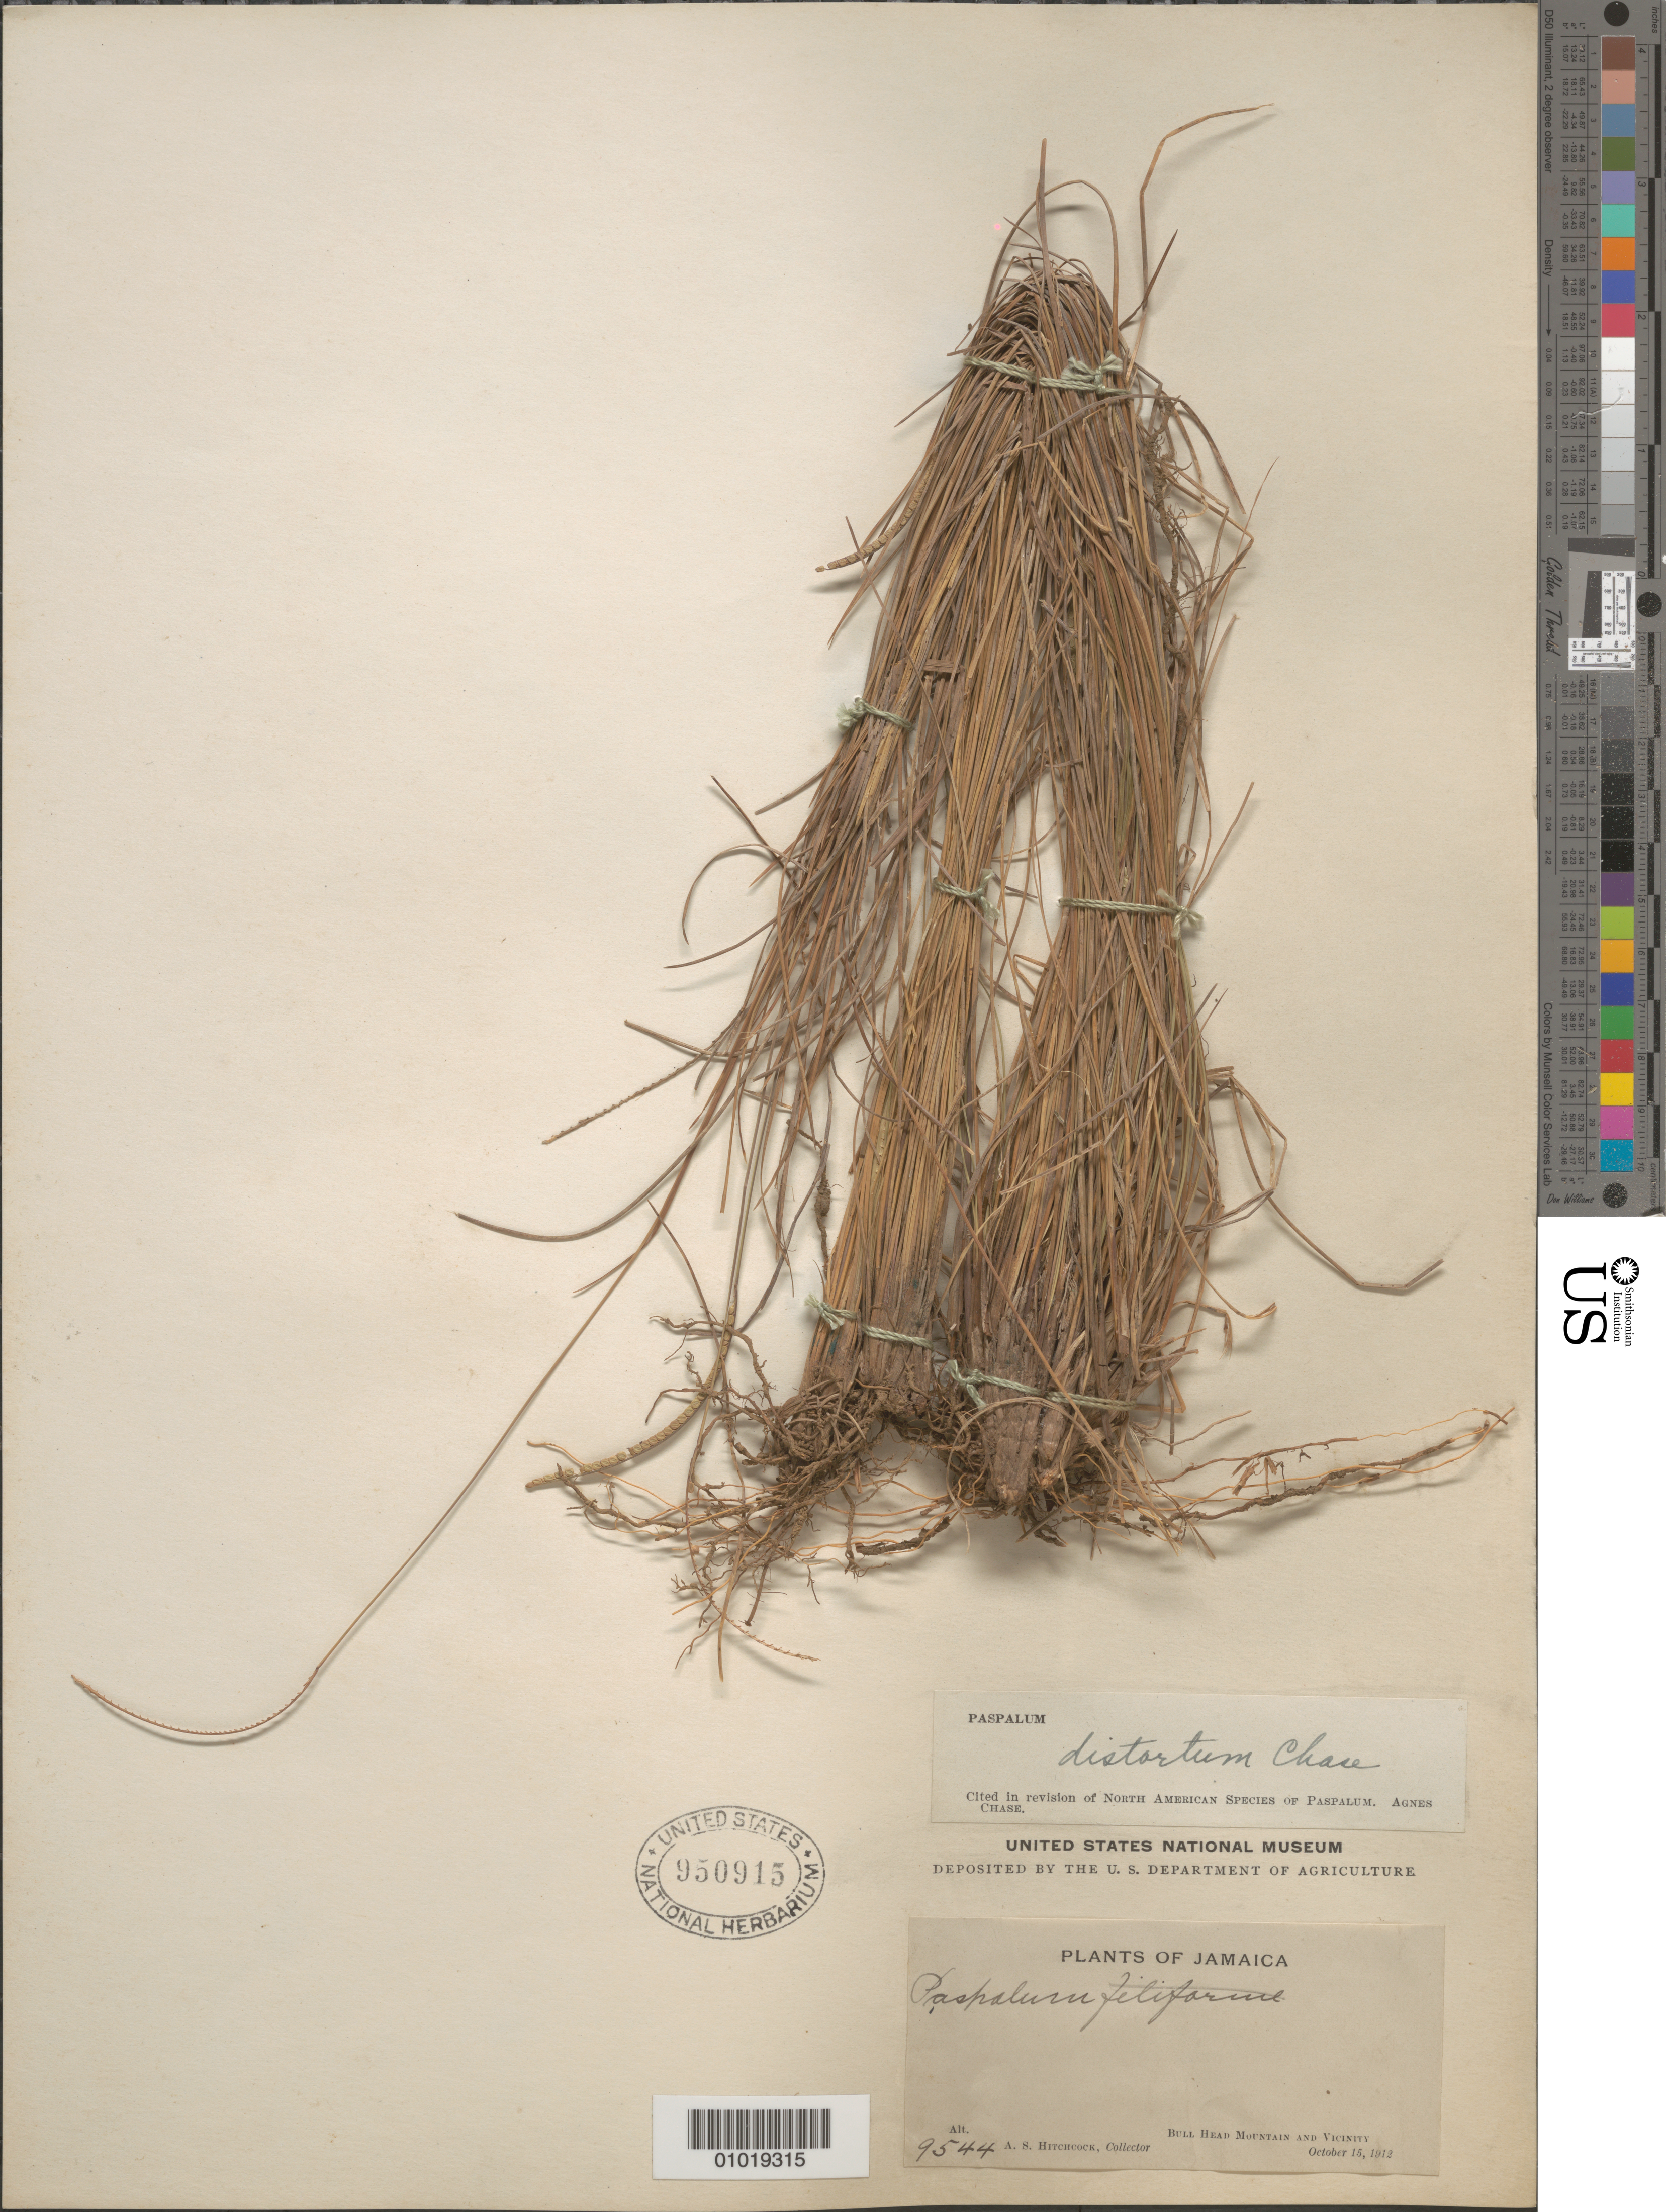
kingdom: Plantae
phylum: Tracheophyta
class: Liliopsida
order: Poales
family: Poaceae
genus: Paspalum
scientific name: Paspalum distortum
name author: Chase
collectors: A. S. Hitchcock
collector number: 9544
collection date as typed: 15 Oct 1912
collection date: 1912-10-15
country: Jamaica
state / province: Clarendon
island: Jamaica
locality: Bull Head Mtn. and vic.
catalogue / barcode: US 950915